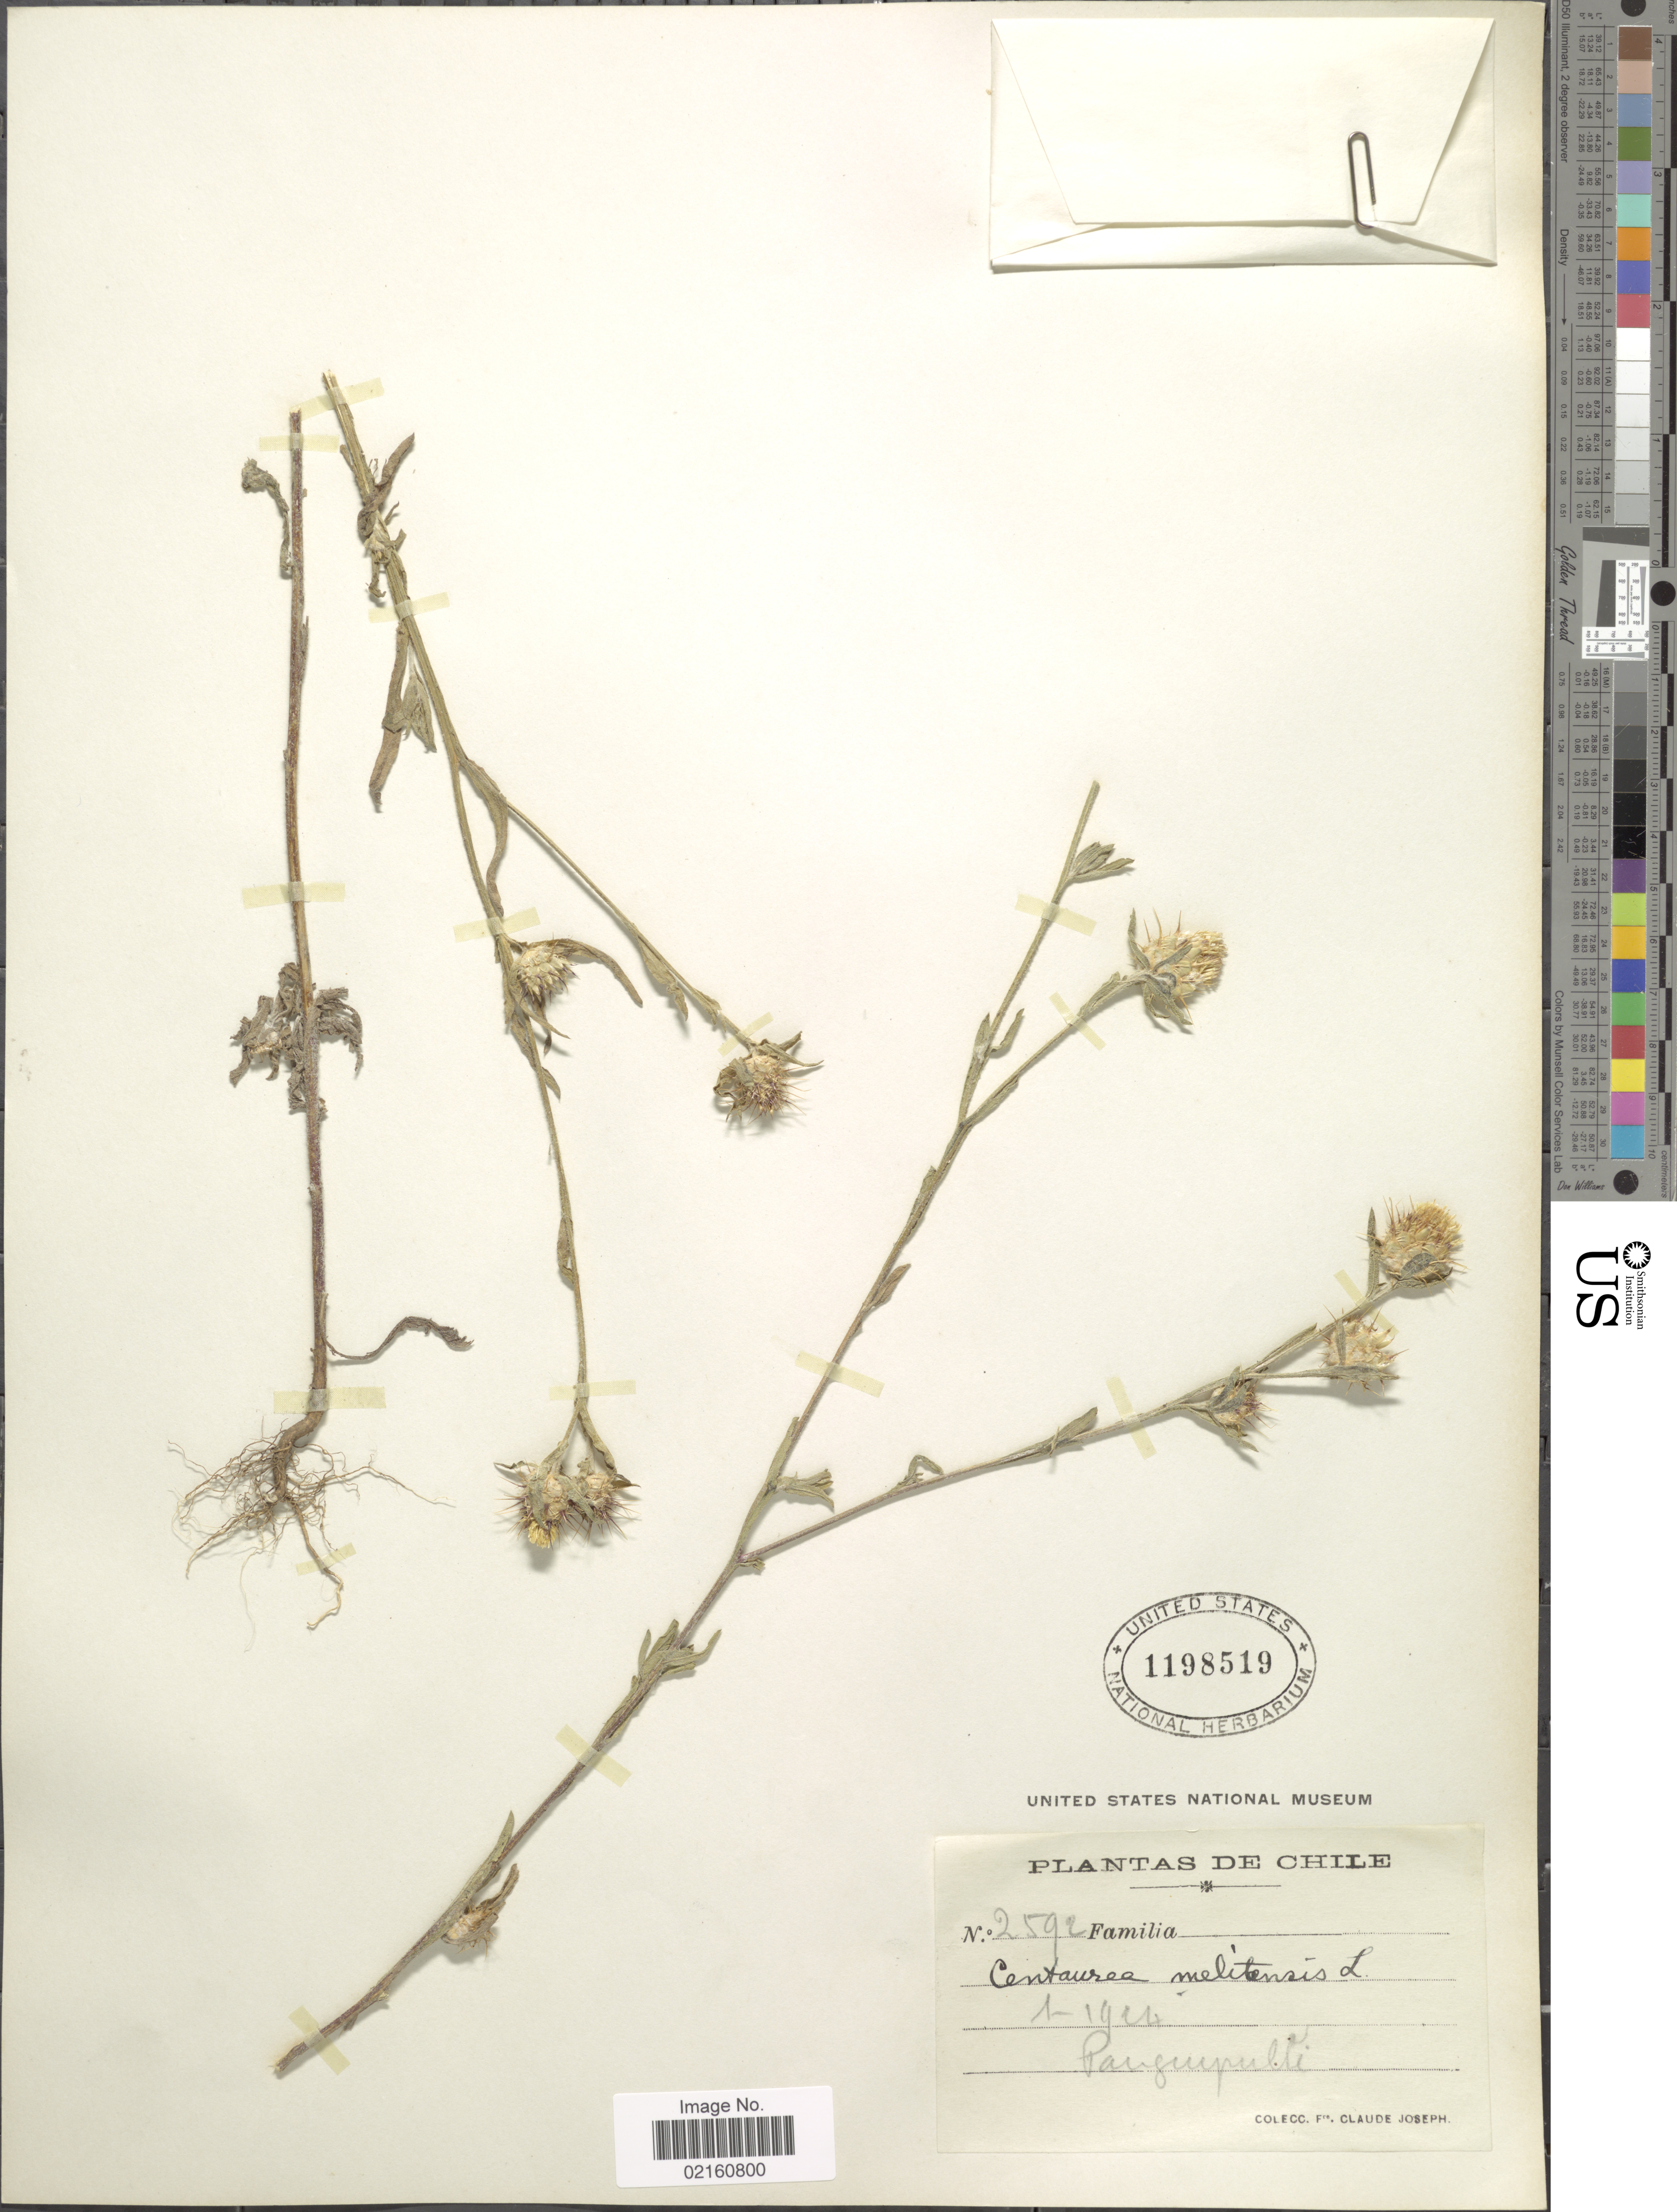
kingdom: Plantae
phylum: Tracheophyta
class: Magnoliopsida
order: Asterales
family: Asteraceae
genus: Centaurea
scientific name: Centaurea melitensis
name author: L.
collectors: Bro. Claude-Joseph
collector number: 2592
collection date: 1924-01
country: Chile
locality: Panguipulli.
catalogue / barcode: US 1198519